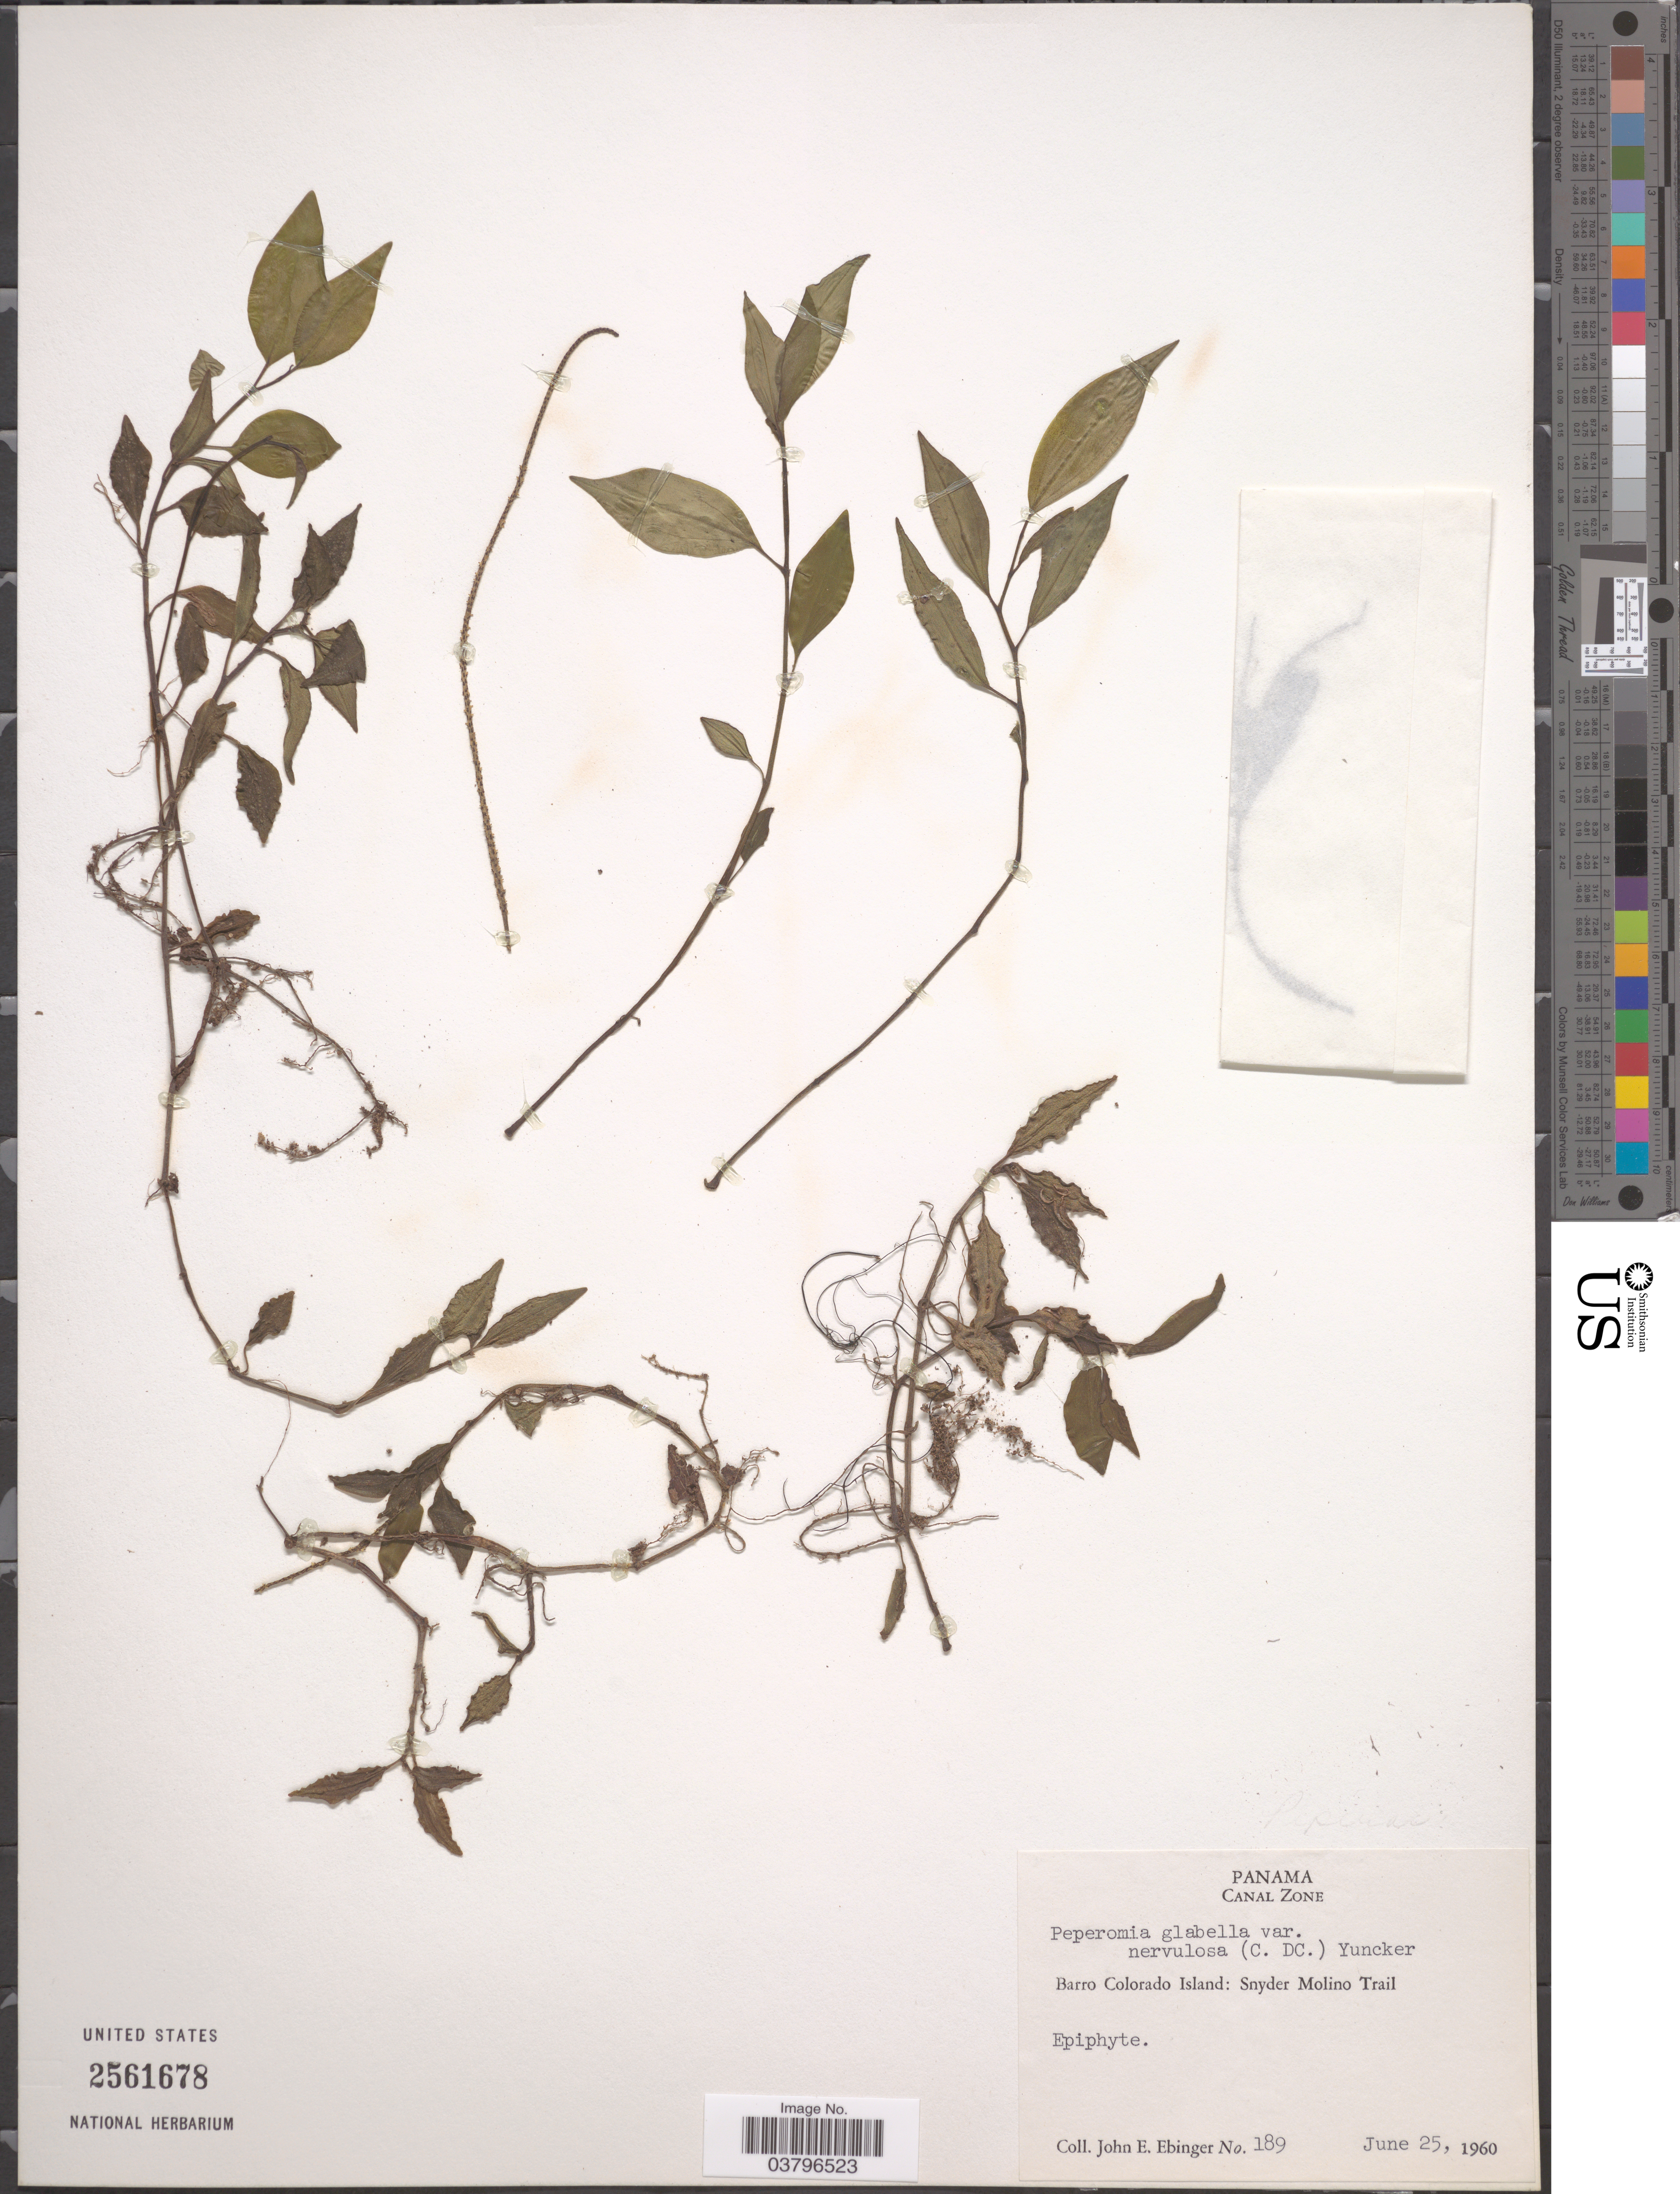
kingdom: Plantae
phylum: Tracheophyta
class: Magnoliopsida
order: Piperales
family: Piperaceae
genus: Peperomia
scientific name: Peperomia glabella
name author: (Sw.) A. Dietr.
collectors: J. Ebinger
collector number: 189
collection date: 1960-06-25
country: Panama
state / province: Panamá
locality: Canal Zone. Barro Colorado Island: Snyder Molino Trail.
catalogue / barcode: US 2561678